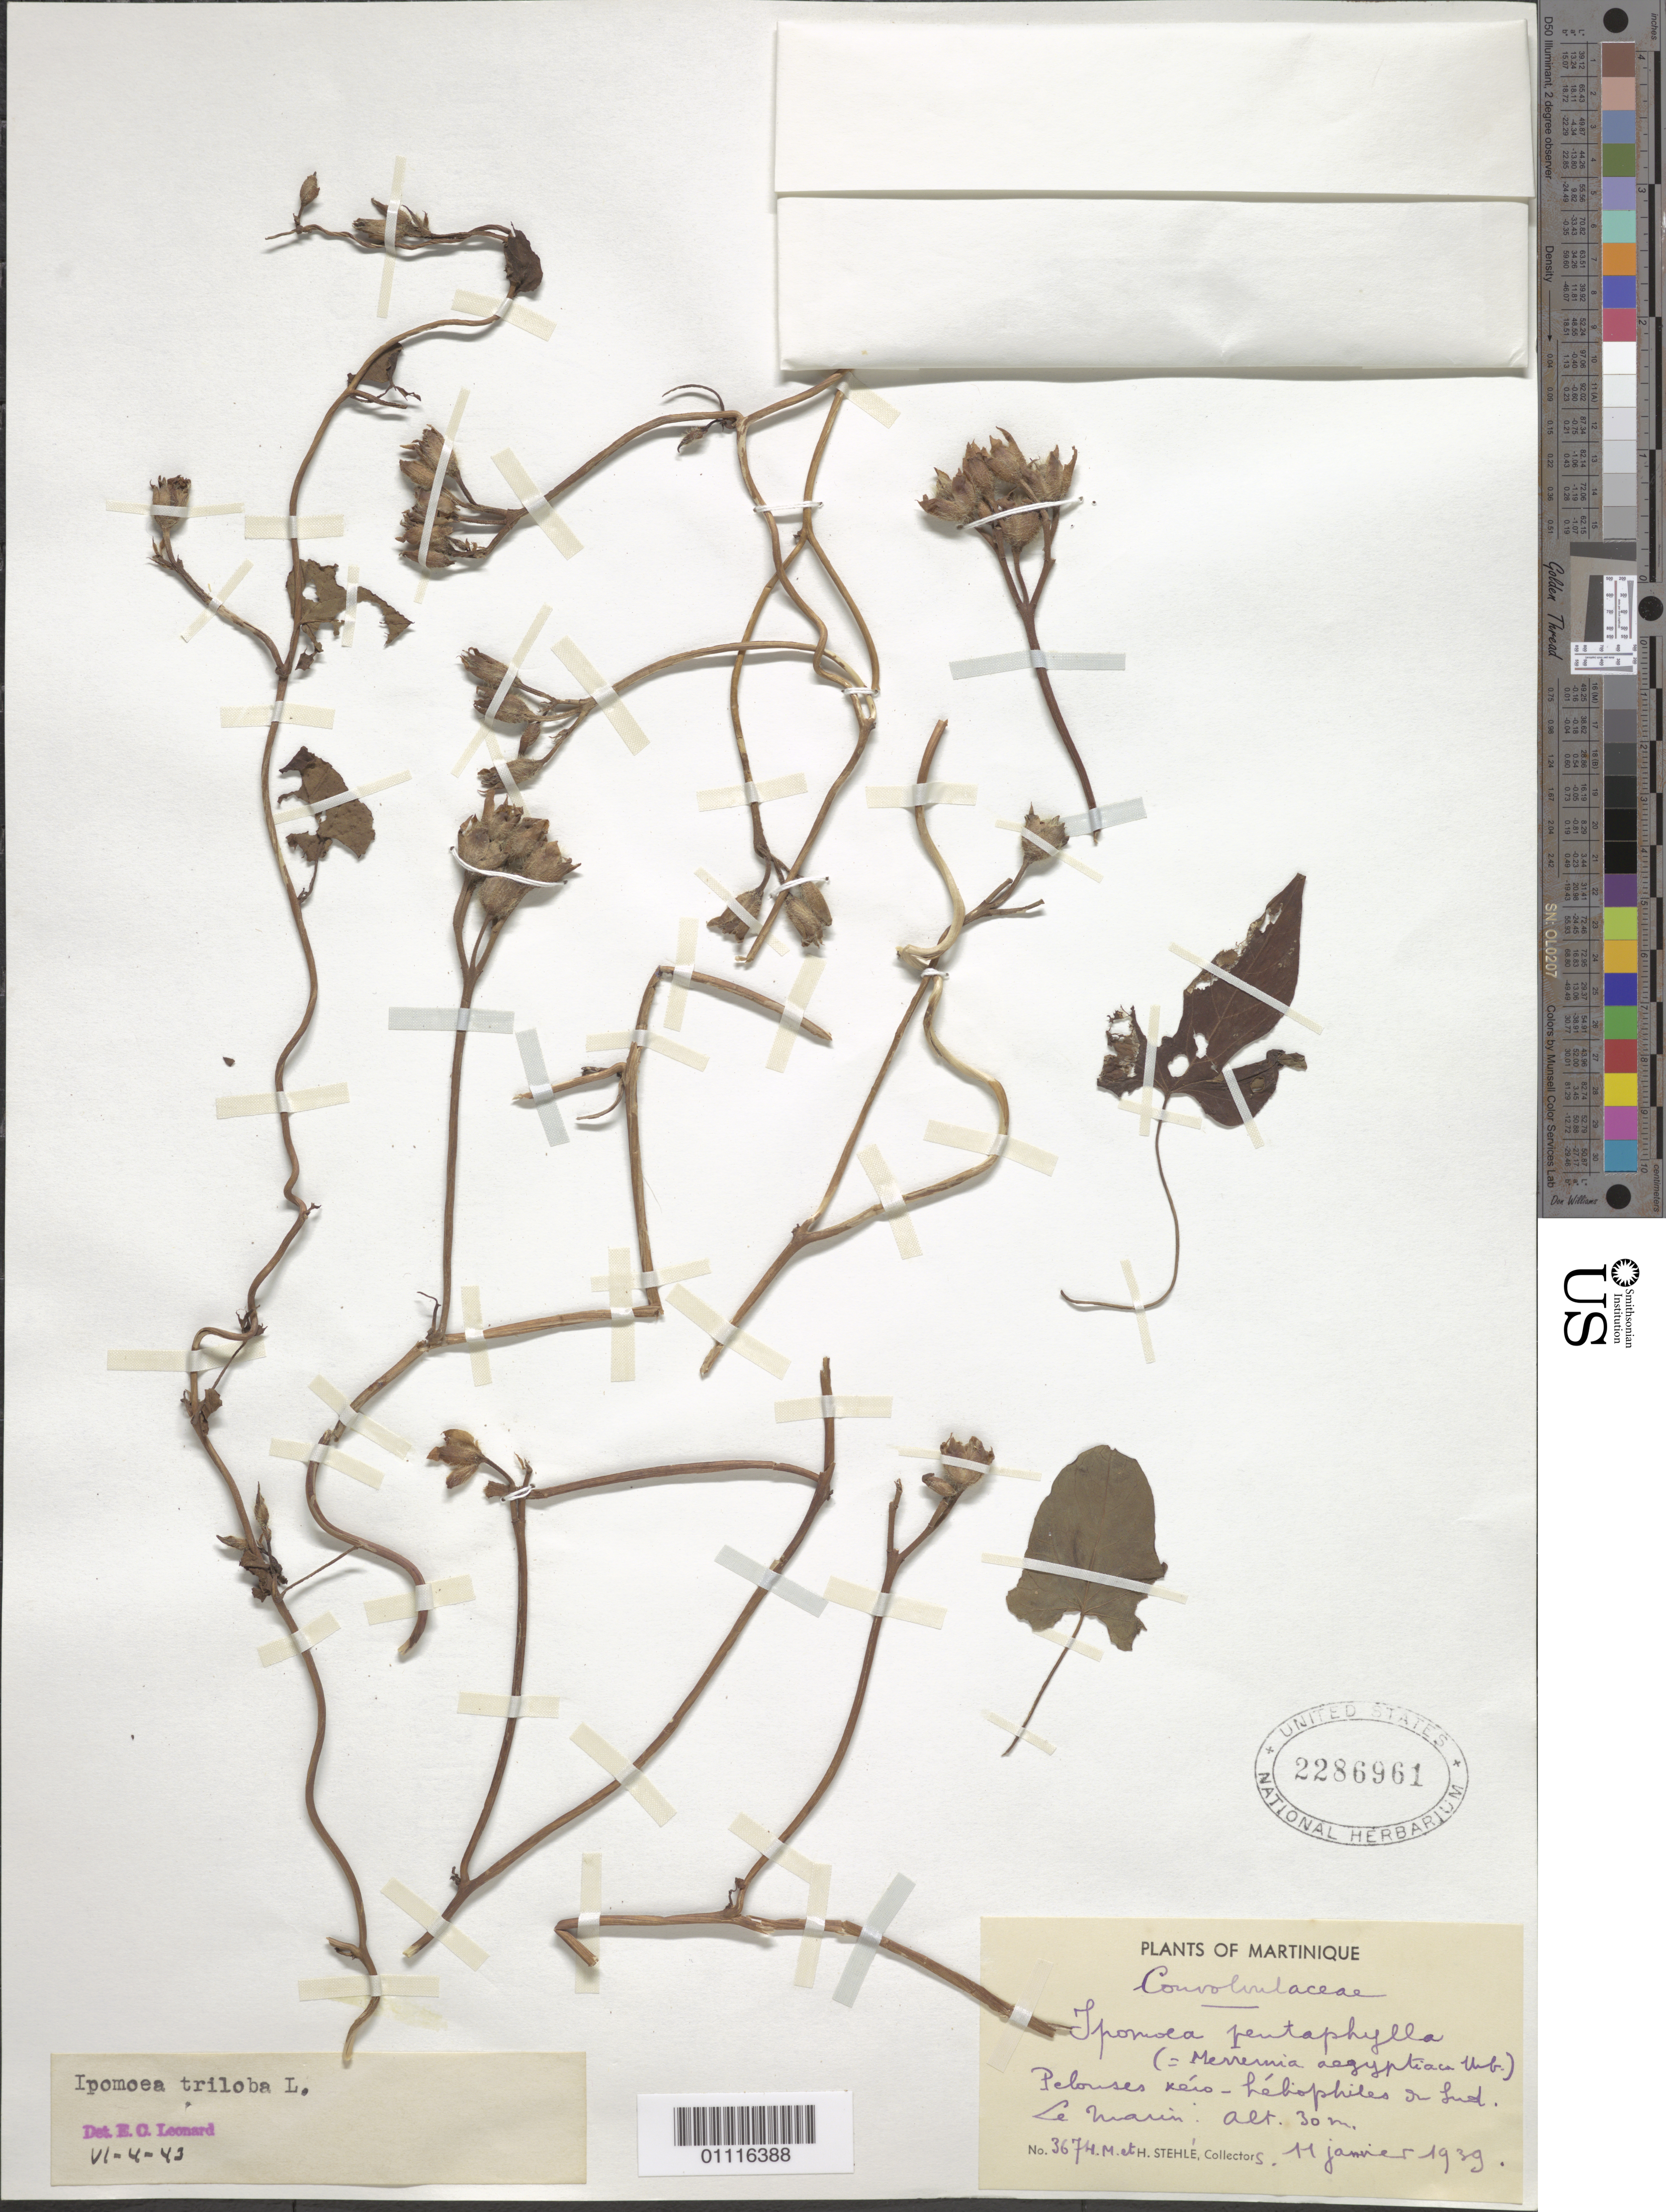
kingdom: Plantae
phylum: Tracheophyta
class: Magnoliopsida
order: Solanales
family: Convolvulaceae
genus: Ipomoea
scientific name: Ipomoea triloba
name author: L.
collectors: H. Stehlé & M. Stehlé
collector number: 367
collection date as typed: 11 Jan 1939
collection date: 1939-01-11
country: Martinique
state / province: Le Marin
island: Martinique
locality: Pelouses xero-heliophiles du sud.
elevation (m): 30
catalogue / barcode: US 2286961